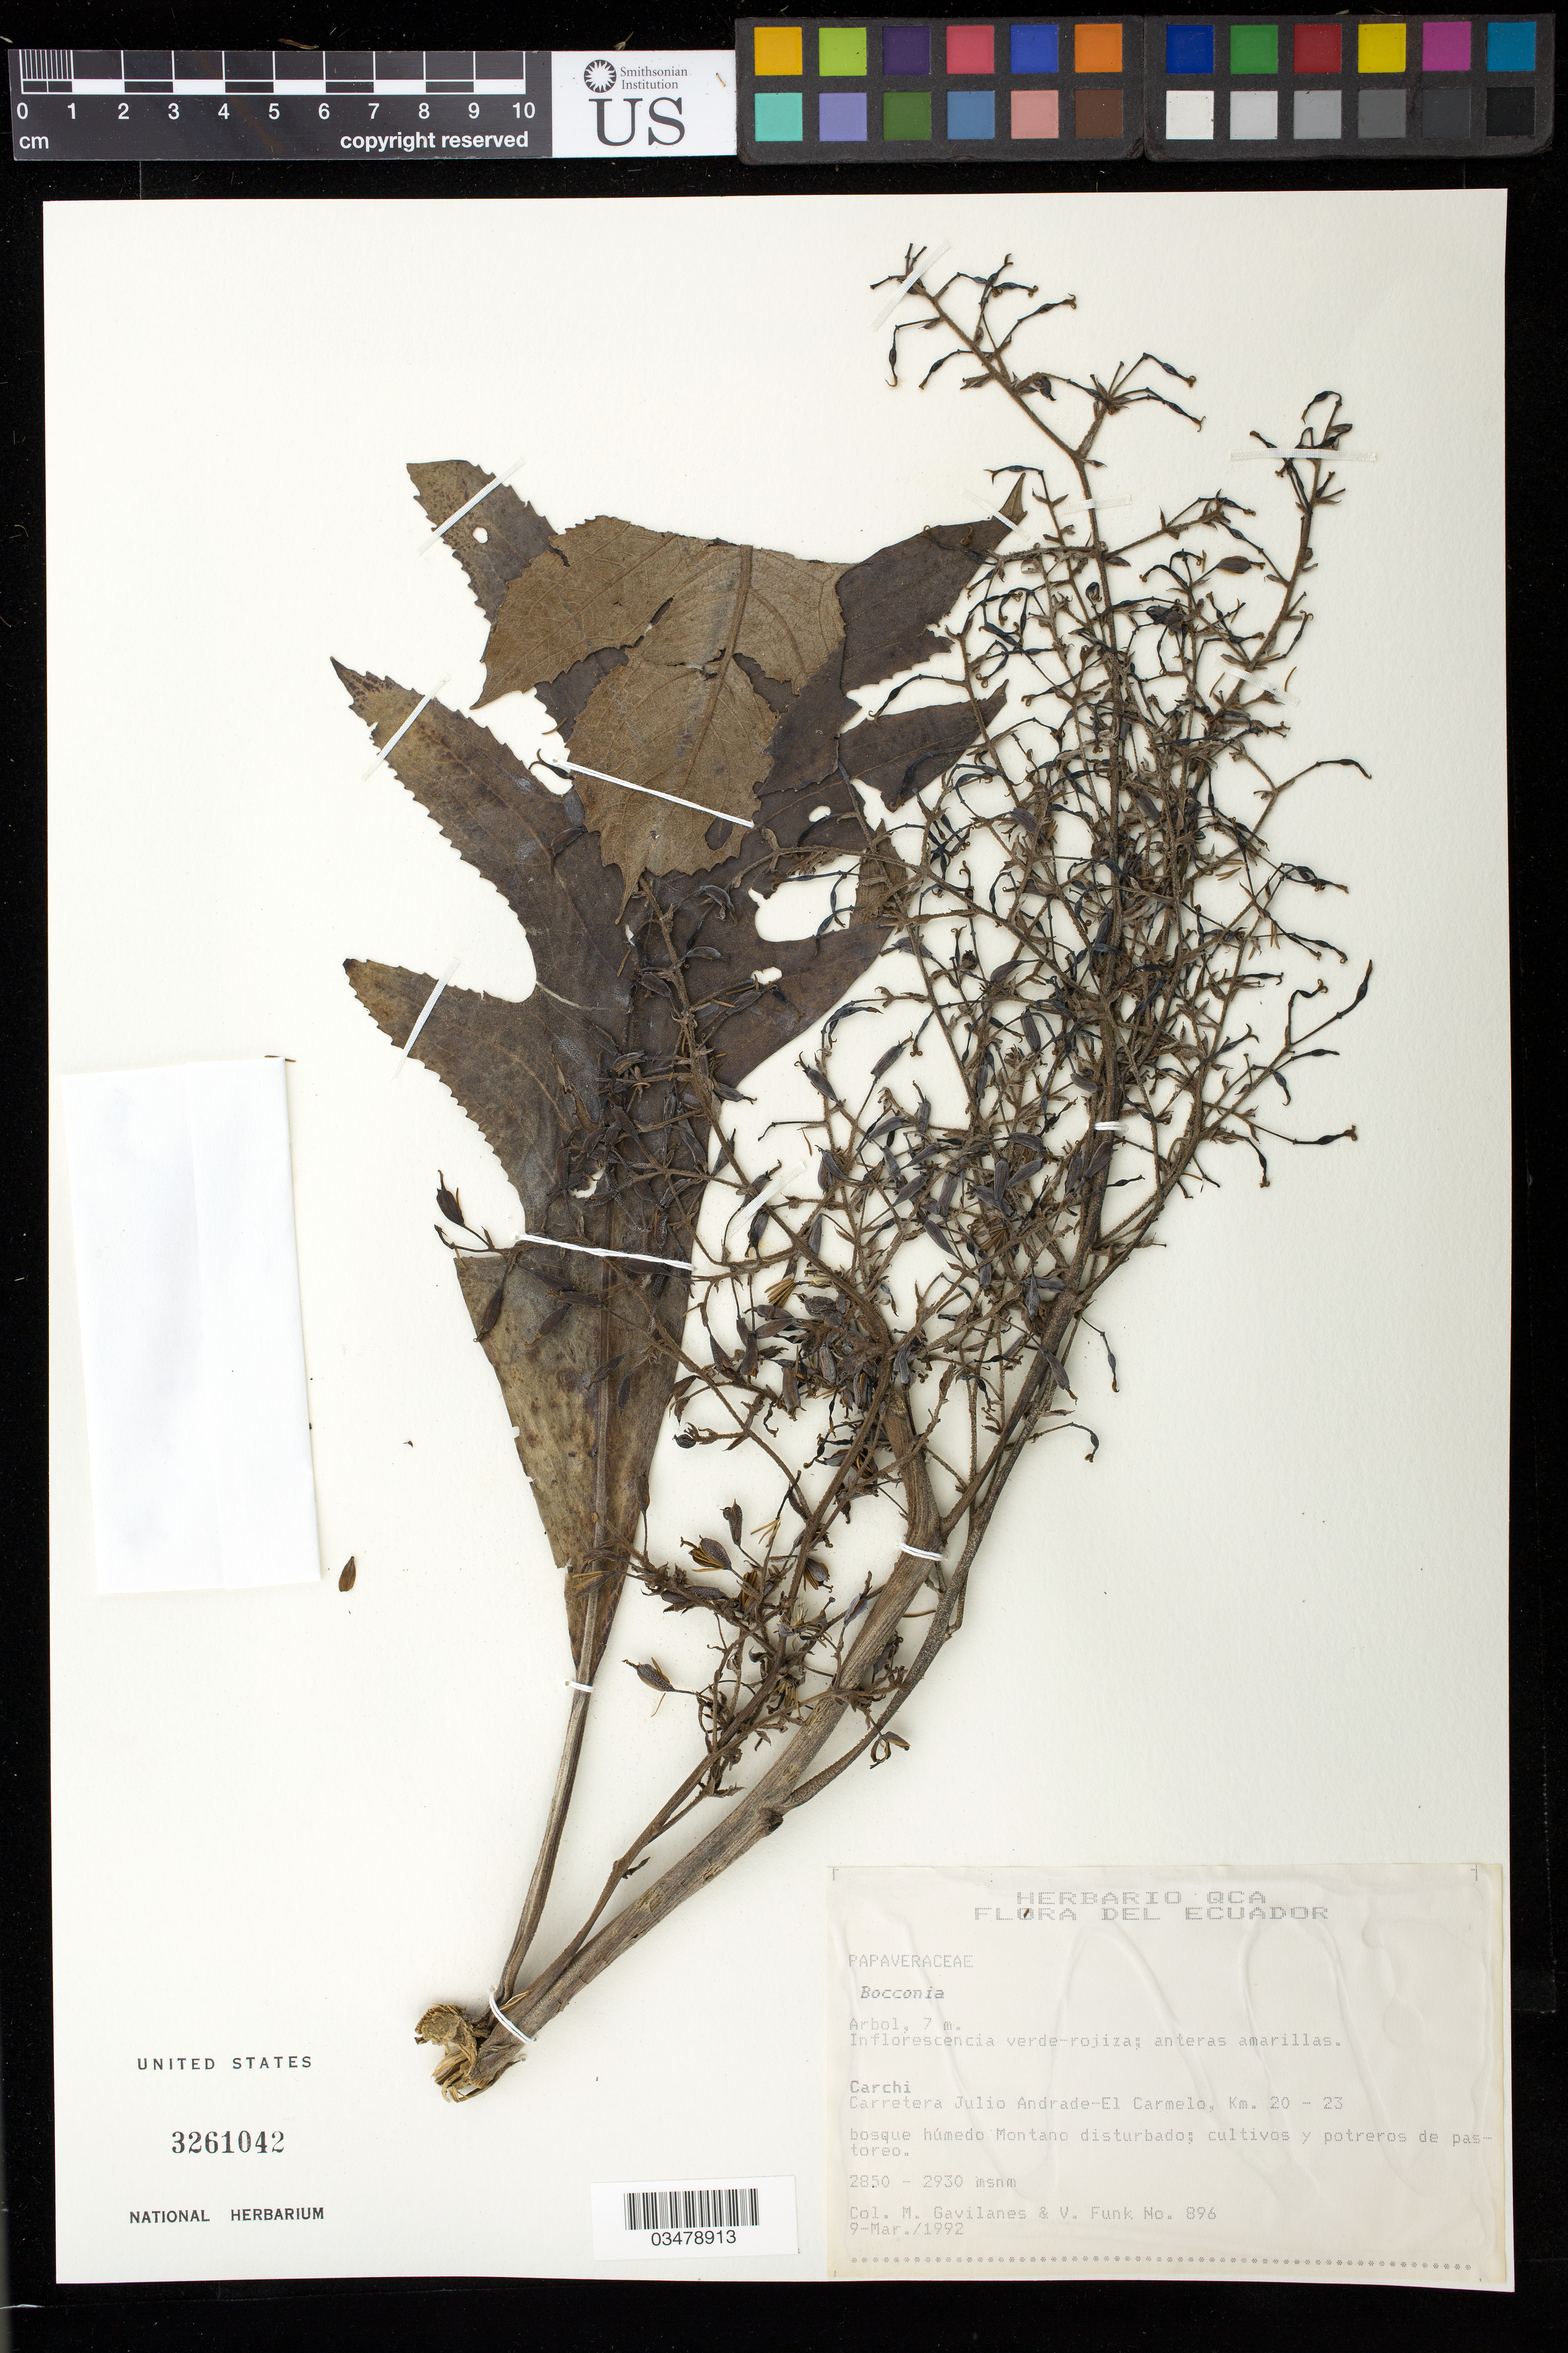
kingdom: Plantae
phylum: Tracheophyta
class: Magnoliopsida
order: Ranunculales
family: Papaveraceae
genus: Bocconia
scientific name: Bocconia sp.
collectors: M. Gavilanes & V. Funk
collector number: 896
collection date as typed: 9 Mar 1992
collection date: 1992-03-09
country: Ecuador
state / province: Carchi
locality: Carretera Julio Andrade-El Carmelo, Km 20-23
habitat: bosque mudedo Montano disturbado; cultivos y potreros de pastoreo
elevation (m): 2850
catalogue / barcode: US 3261042